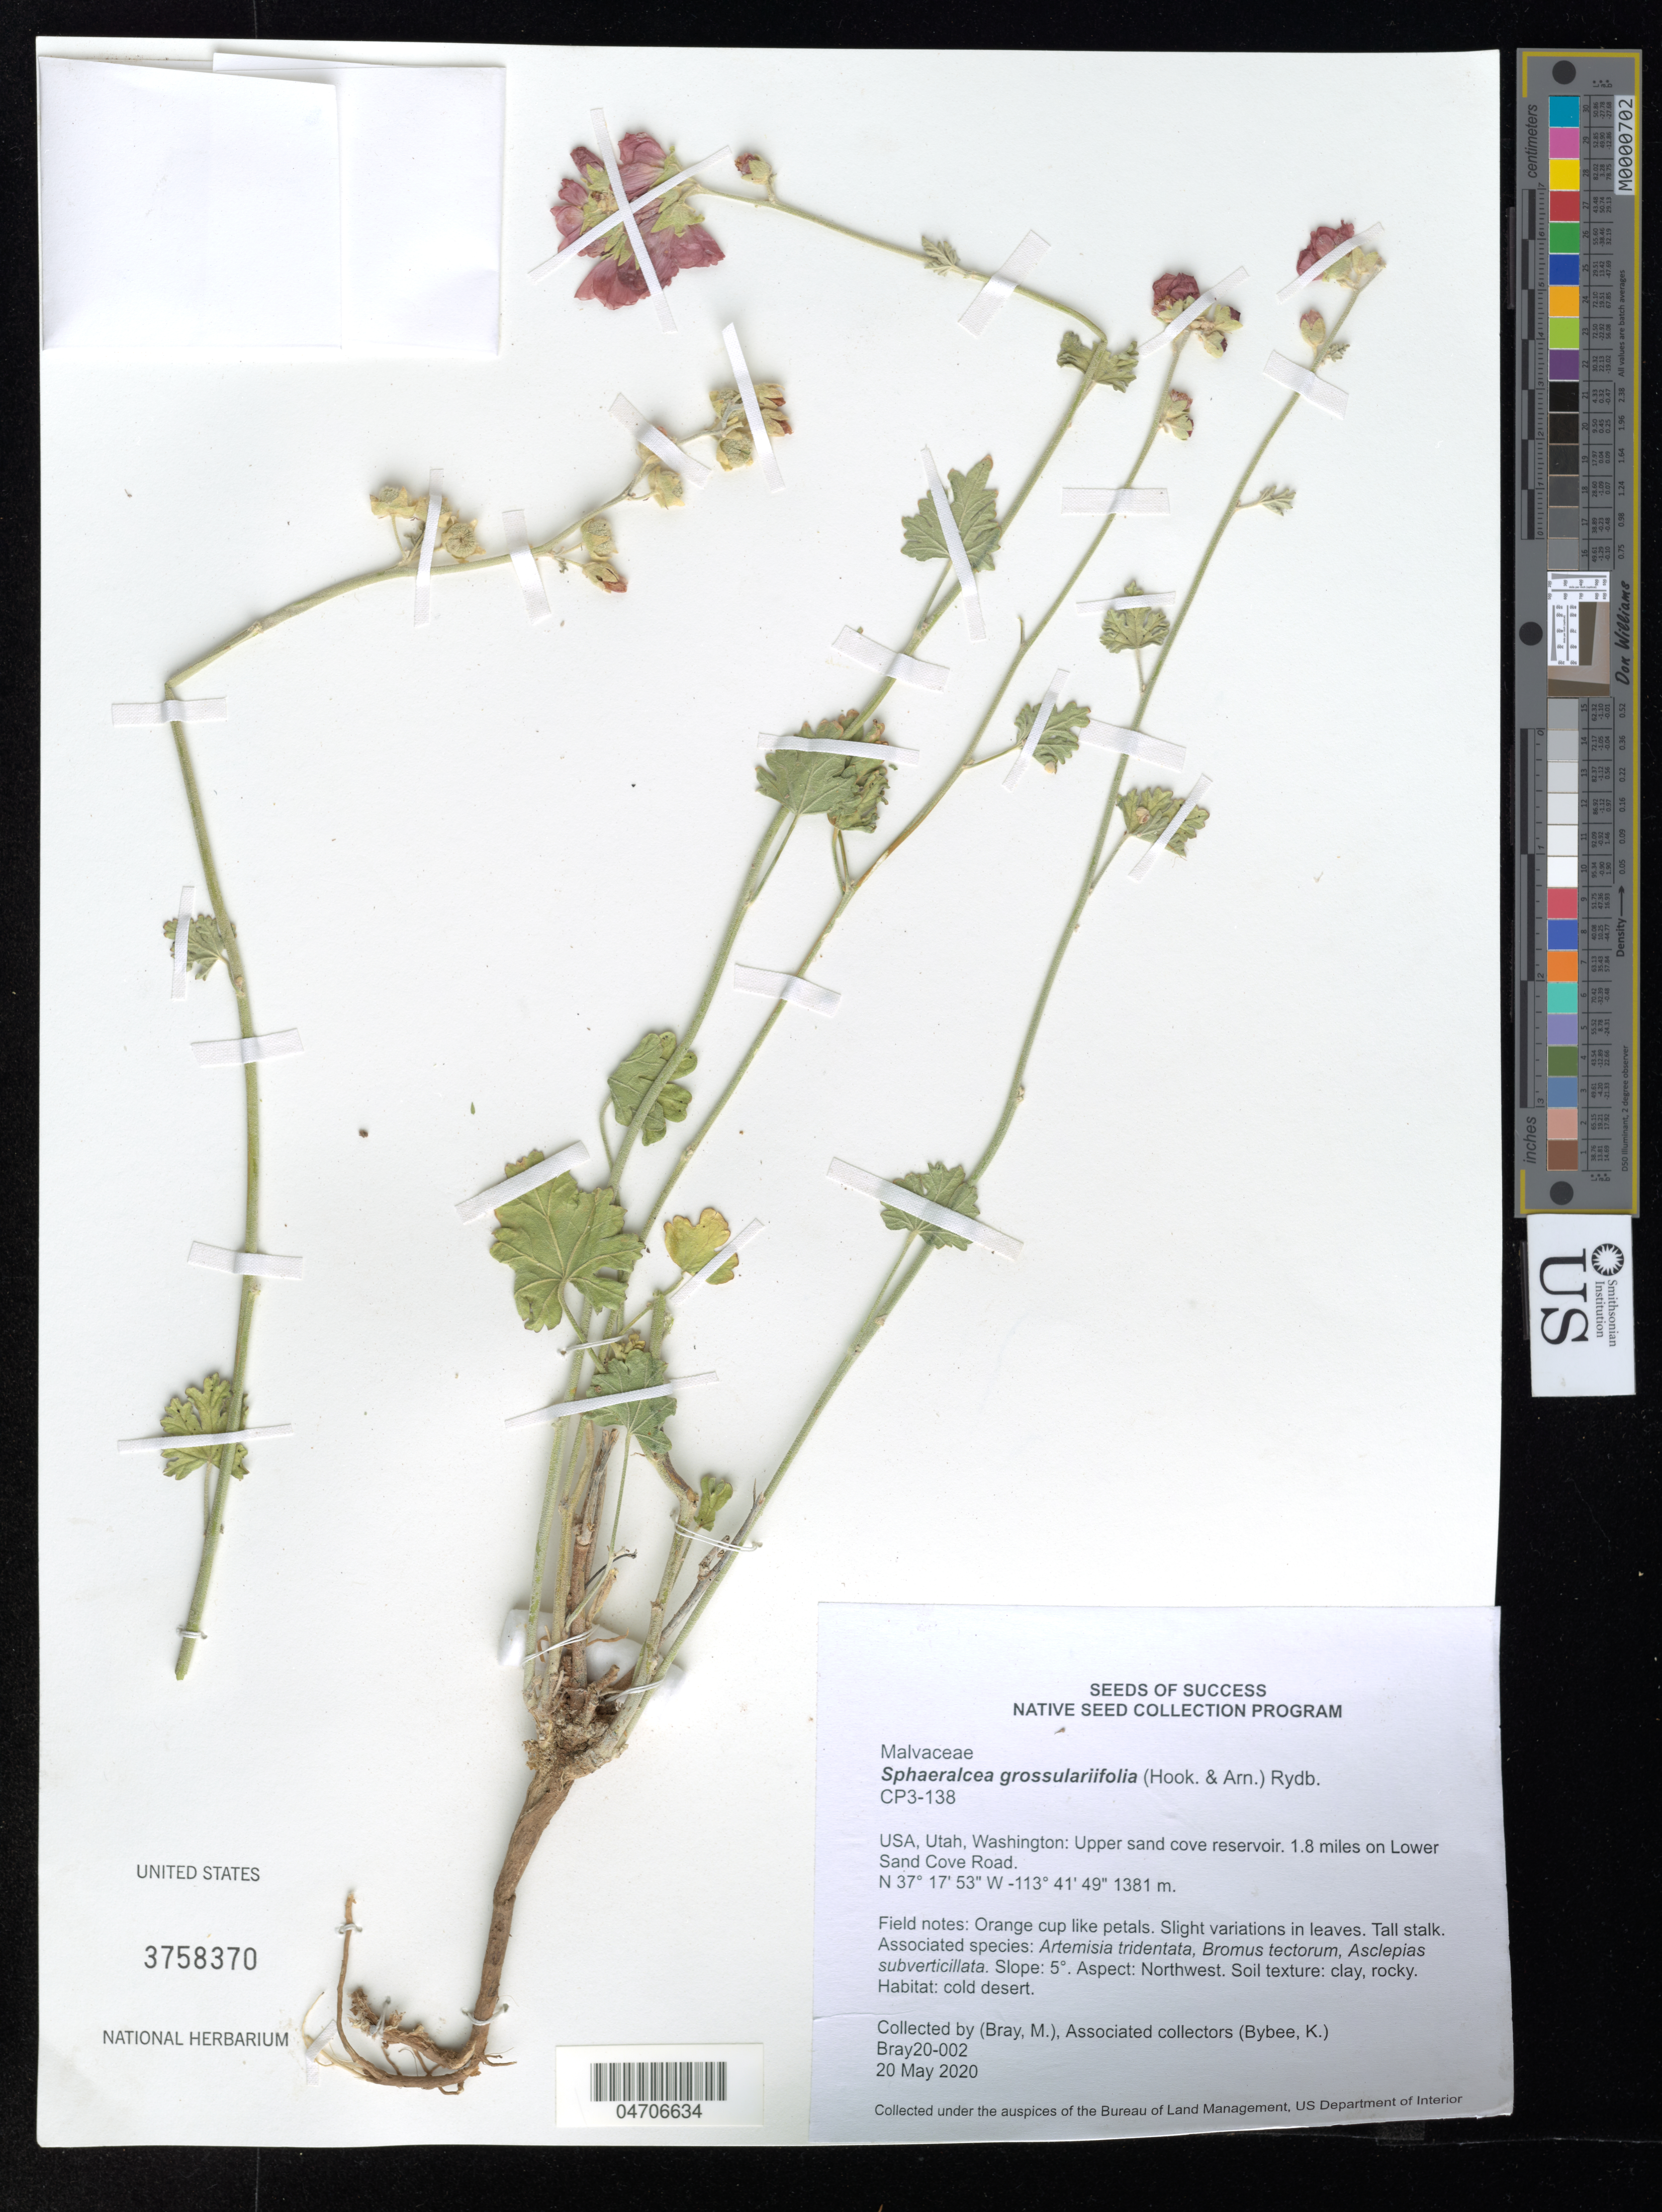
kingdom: Plantae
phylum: Tracheophyta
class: Magnoliopsida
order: Malvales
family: Malvaceae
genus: Sphaeralcea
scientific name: Sphaeralcea grossulariifolia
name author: (Hook. & Arn.) Rydb.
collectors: F. Torchelsen & C. Quadros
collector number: Bray20-002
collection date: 2020-05-20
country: United States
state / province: Utah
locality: Washington: Upper sand cove reservoir. 1.8 miles on Lower Sand Cove Road.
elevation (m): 1381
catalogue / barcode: US 3758370